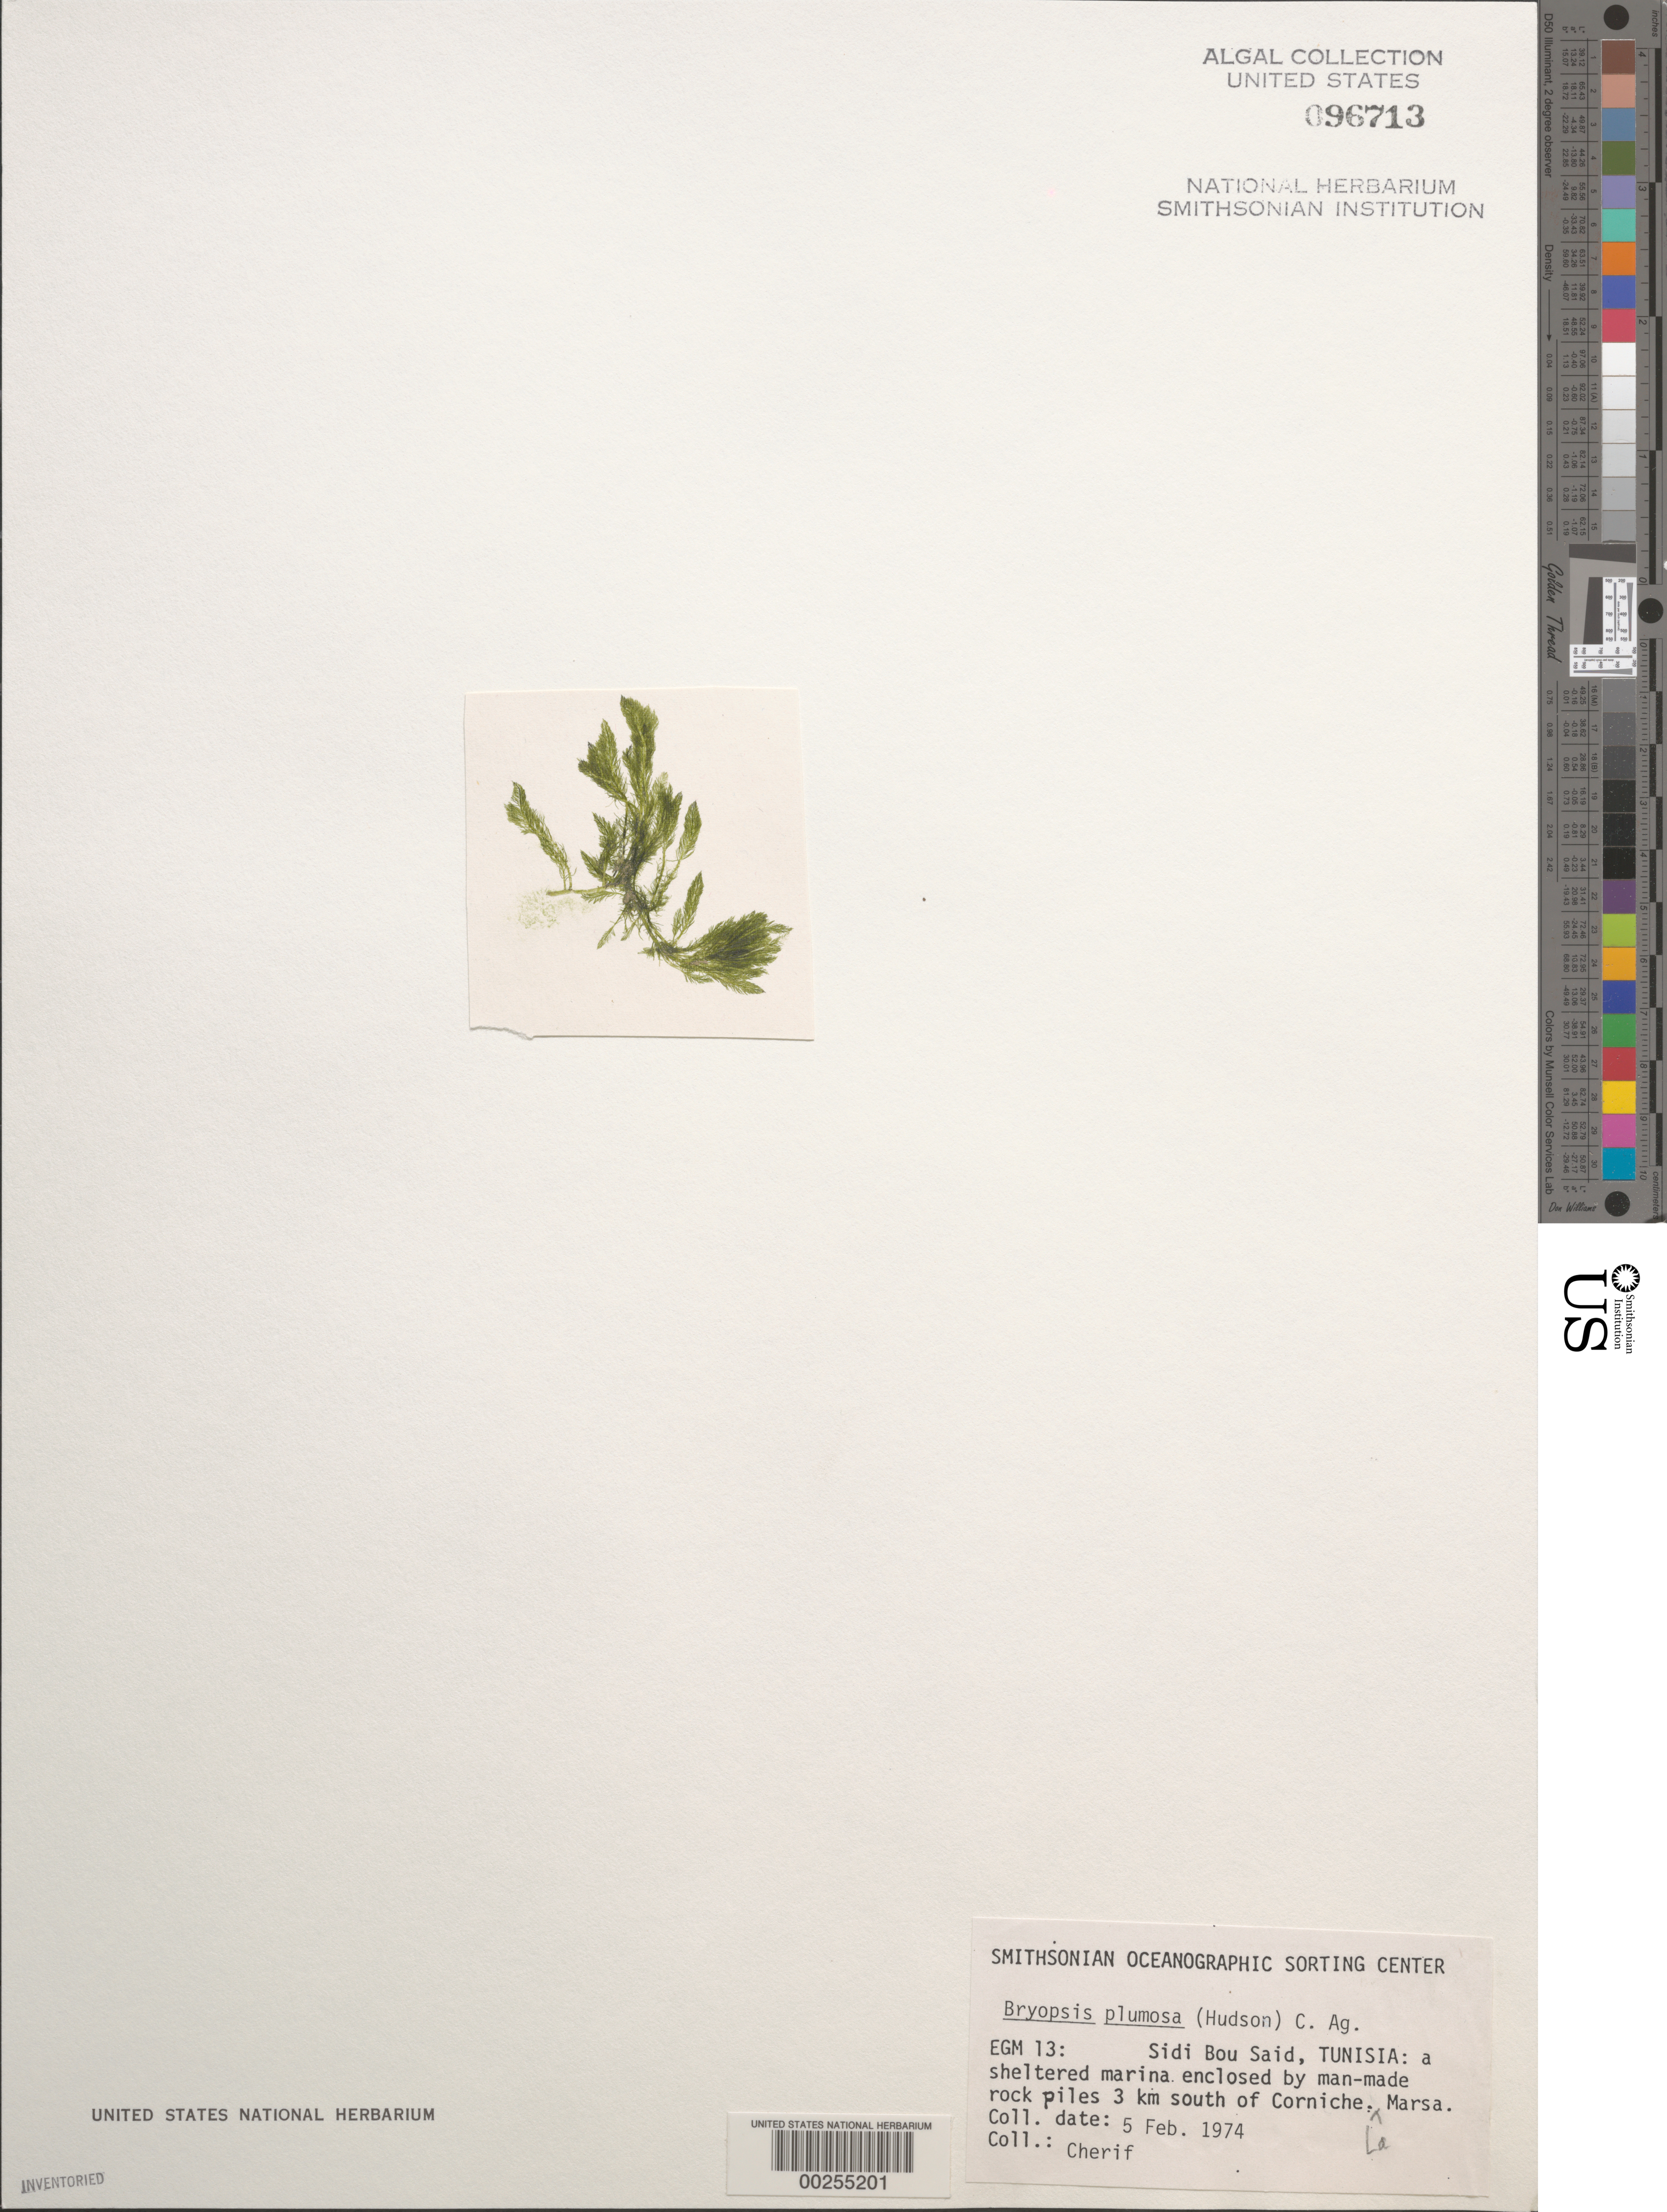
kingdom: Plantae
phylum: Chlorophyta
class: Ulvophyceae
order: Bryopsidales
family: Bryopsidaceae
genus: Bryopsis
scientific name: Bryopsis plumosa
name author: (Huds.) C. Agardh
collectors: -. Cherif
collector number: EGM 13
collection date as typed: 05 Feb 1974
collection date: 1974-02-05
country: Tunisia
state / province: Tunis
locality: Sidi bou said, three km south of corniche, la marsa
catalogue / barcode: US 96713